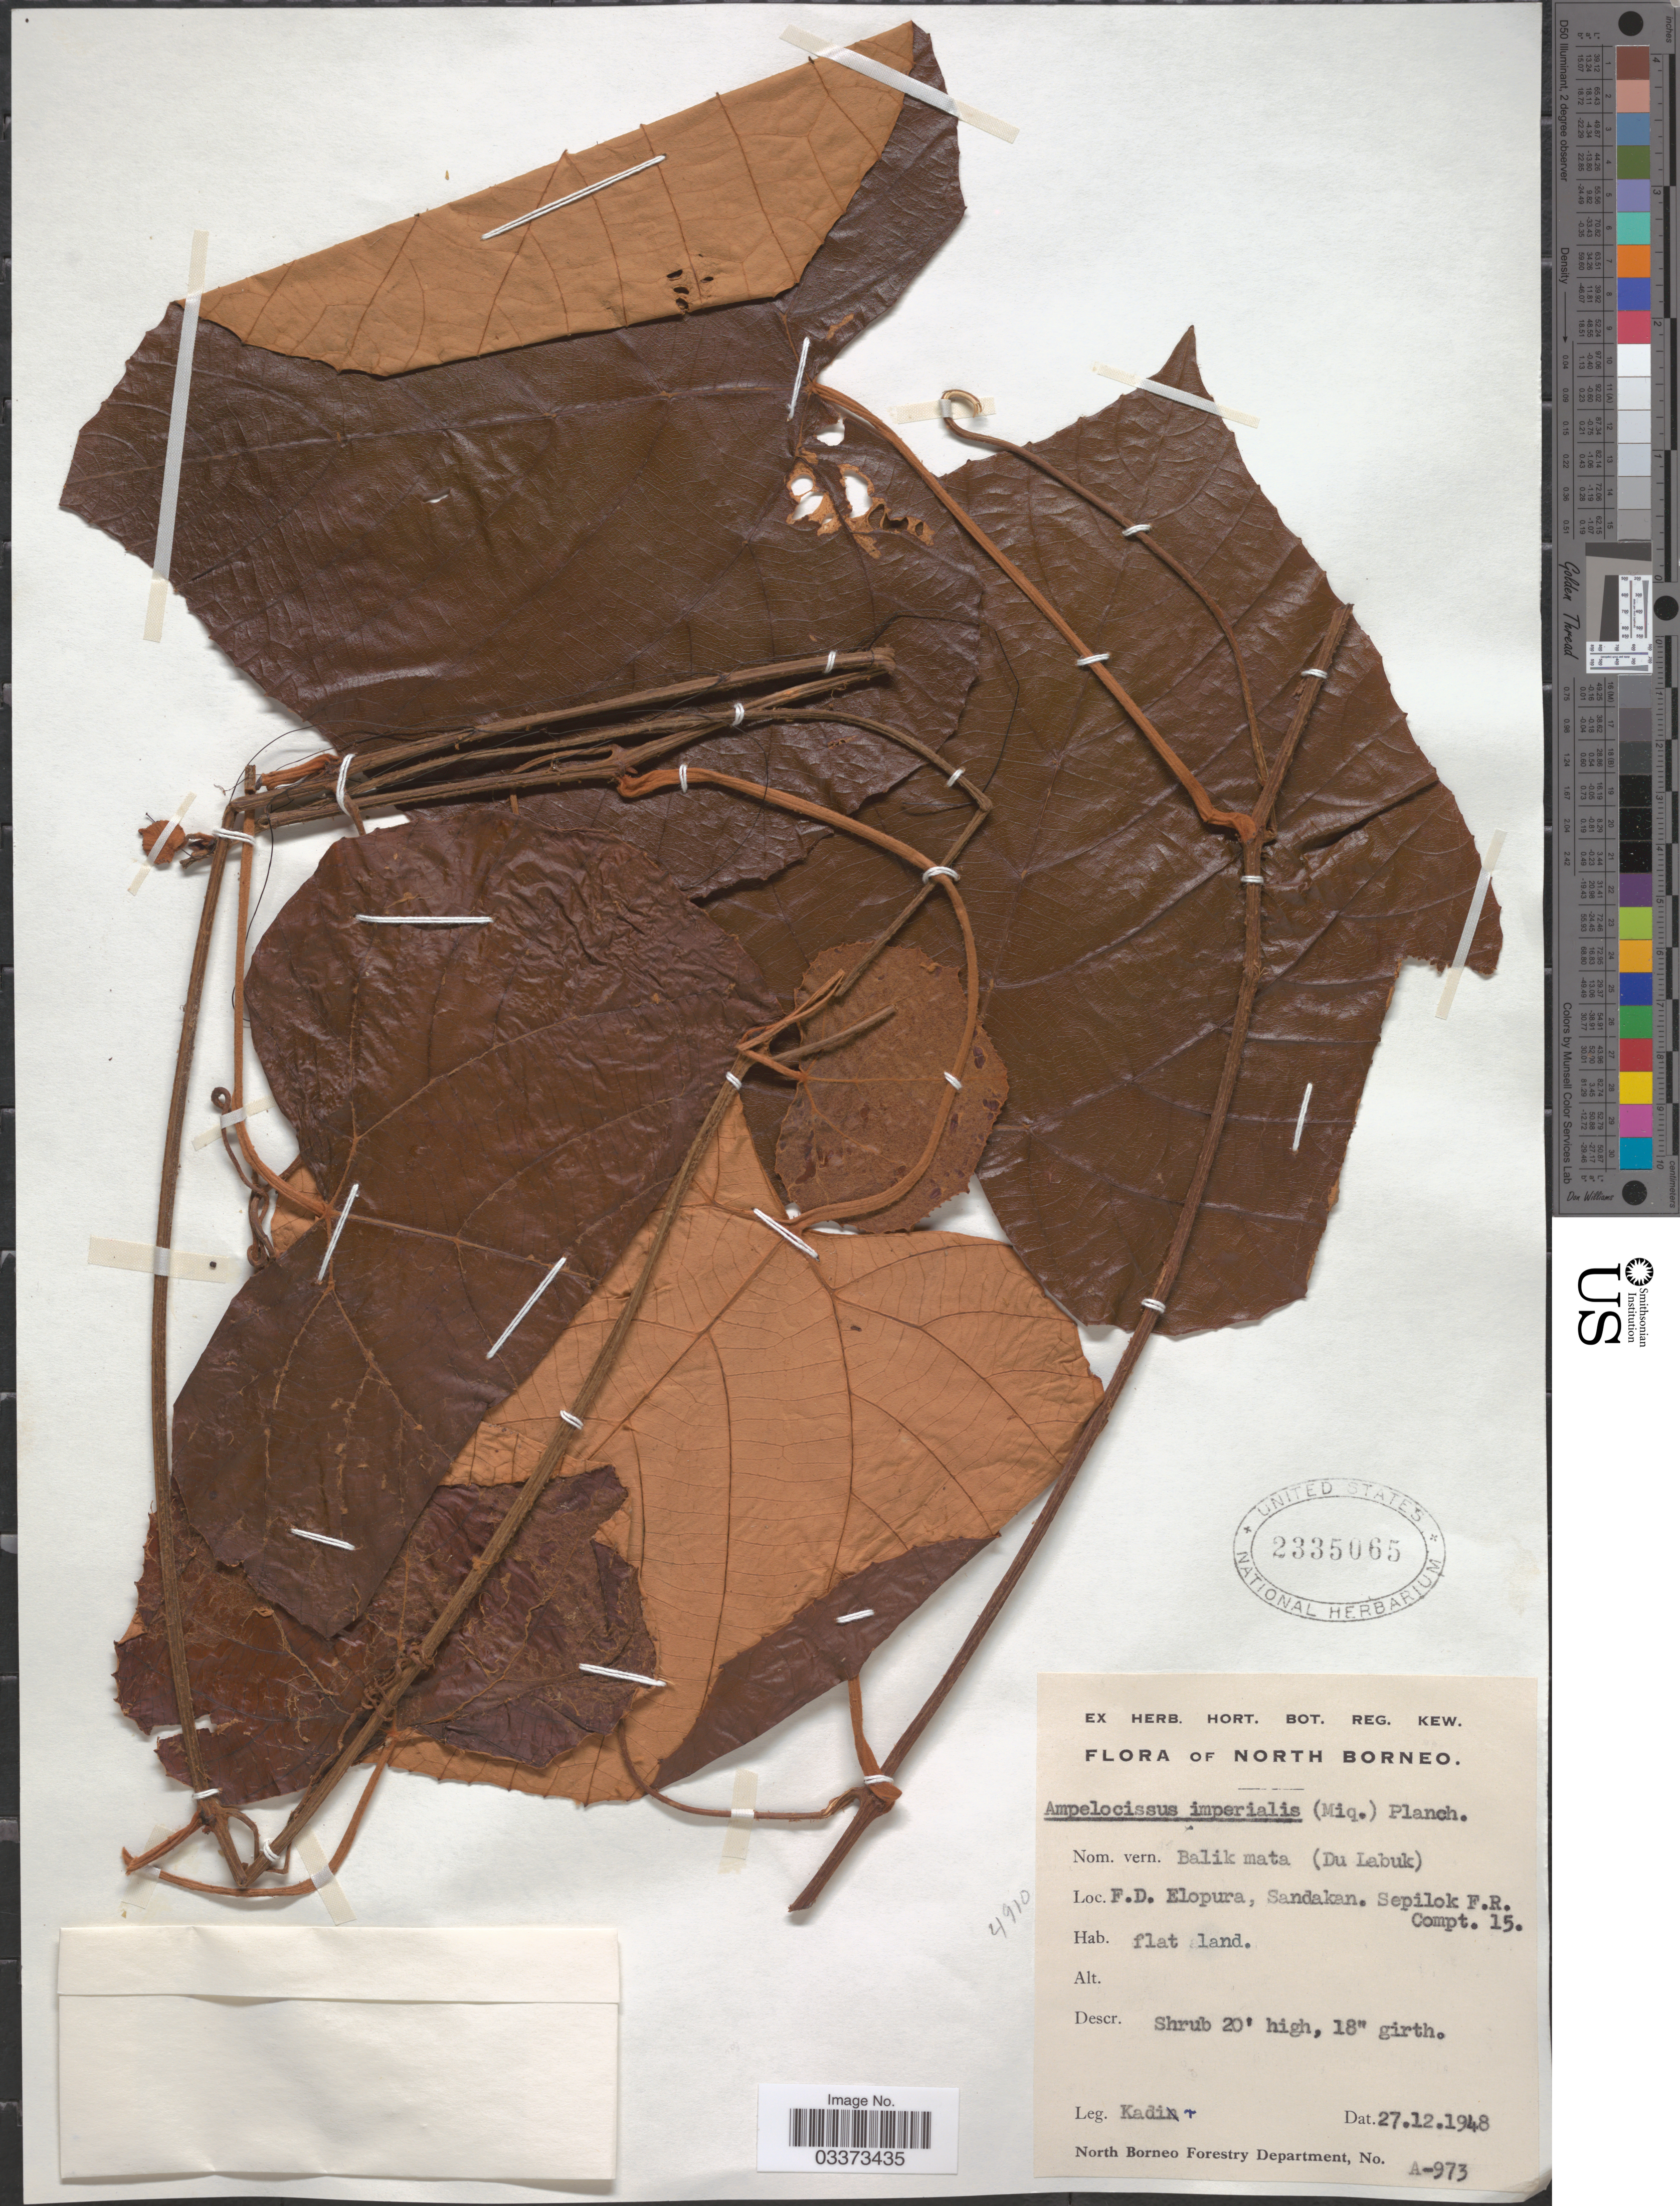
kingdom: Plantae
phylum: Tracheophyta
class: Magnoliopsida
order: Vitales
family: Vitaceae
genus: Ampelocissus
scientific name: Ampelocissus imperialis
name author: Planch.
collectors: -. Kadir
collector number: A-973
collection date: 1948-12-27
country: Malaysia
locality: North Borneo. F.D. Elopura, Sandakan. Sepilok F.R. Compt. 15.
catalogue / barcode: US 2335065